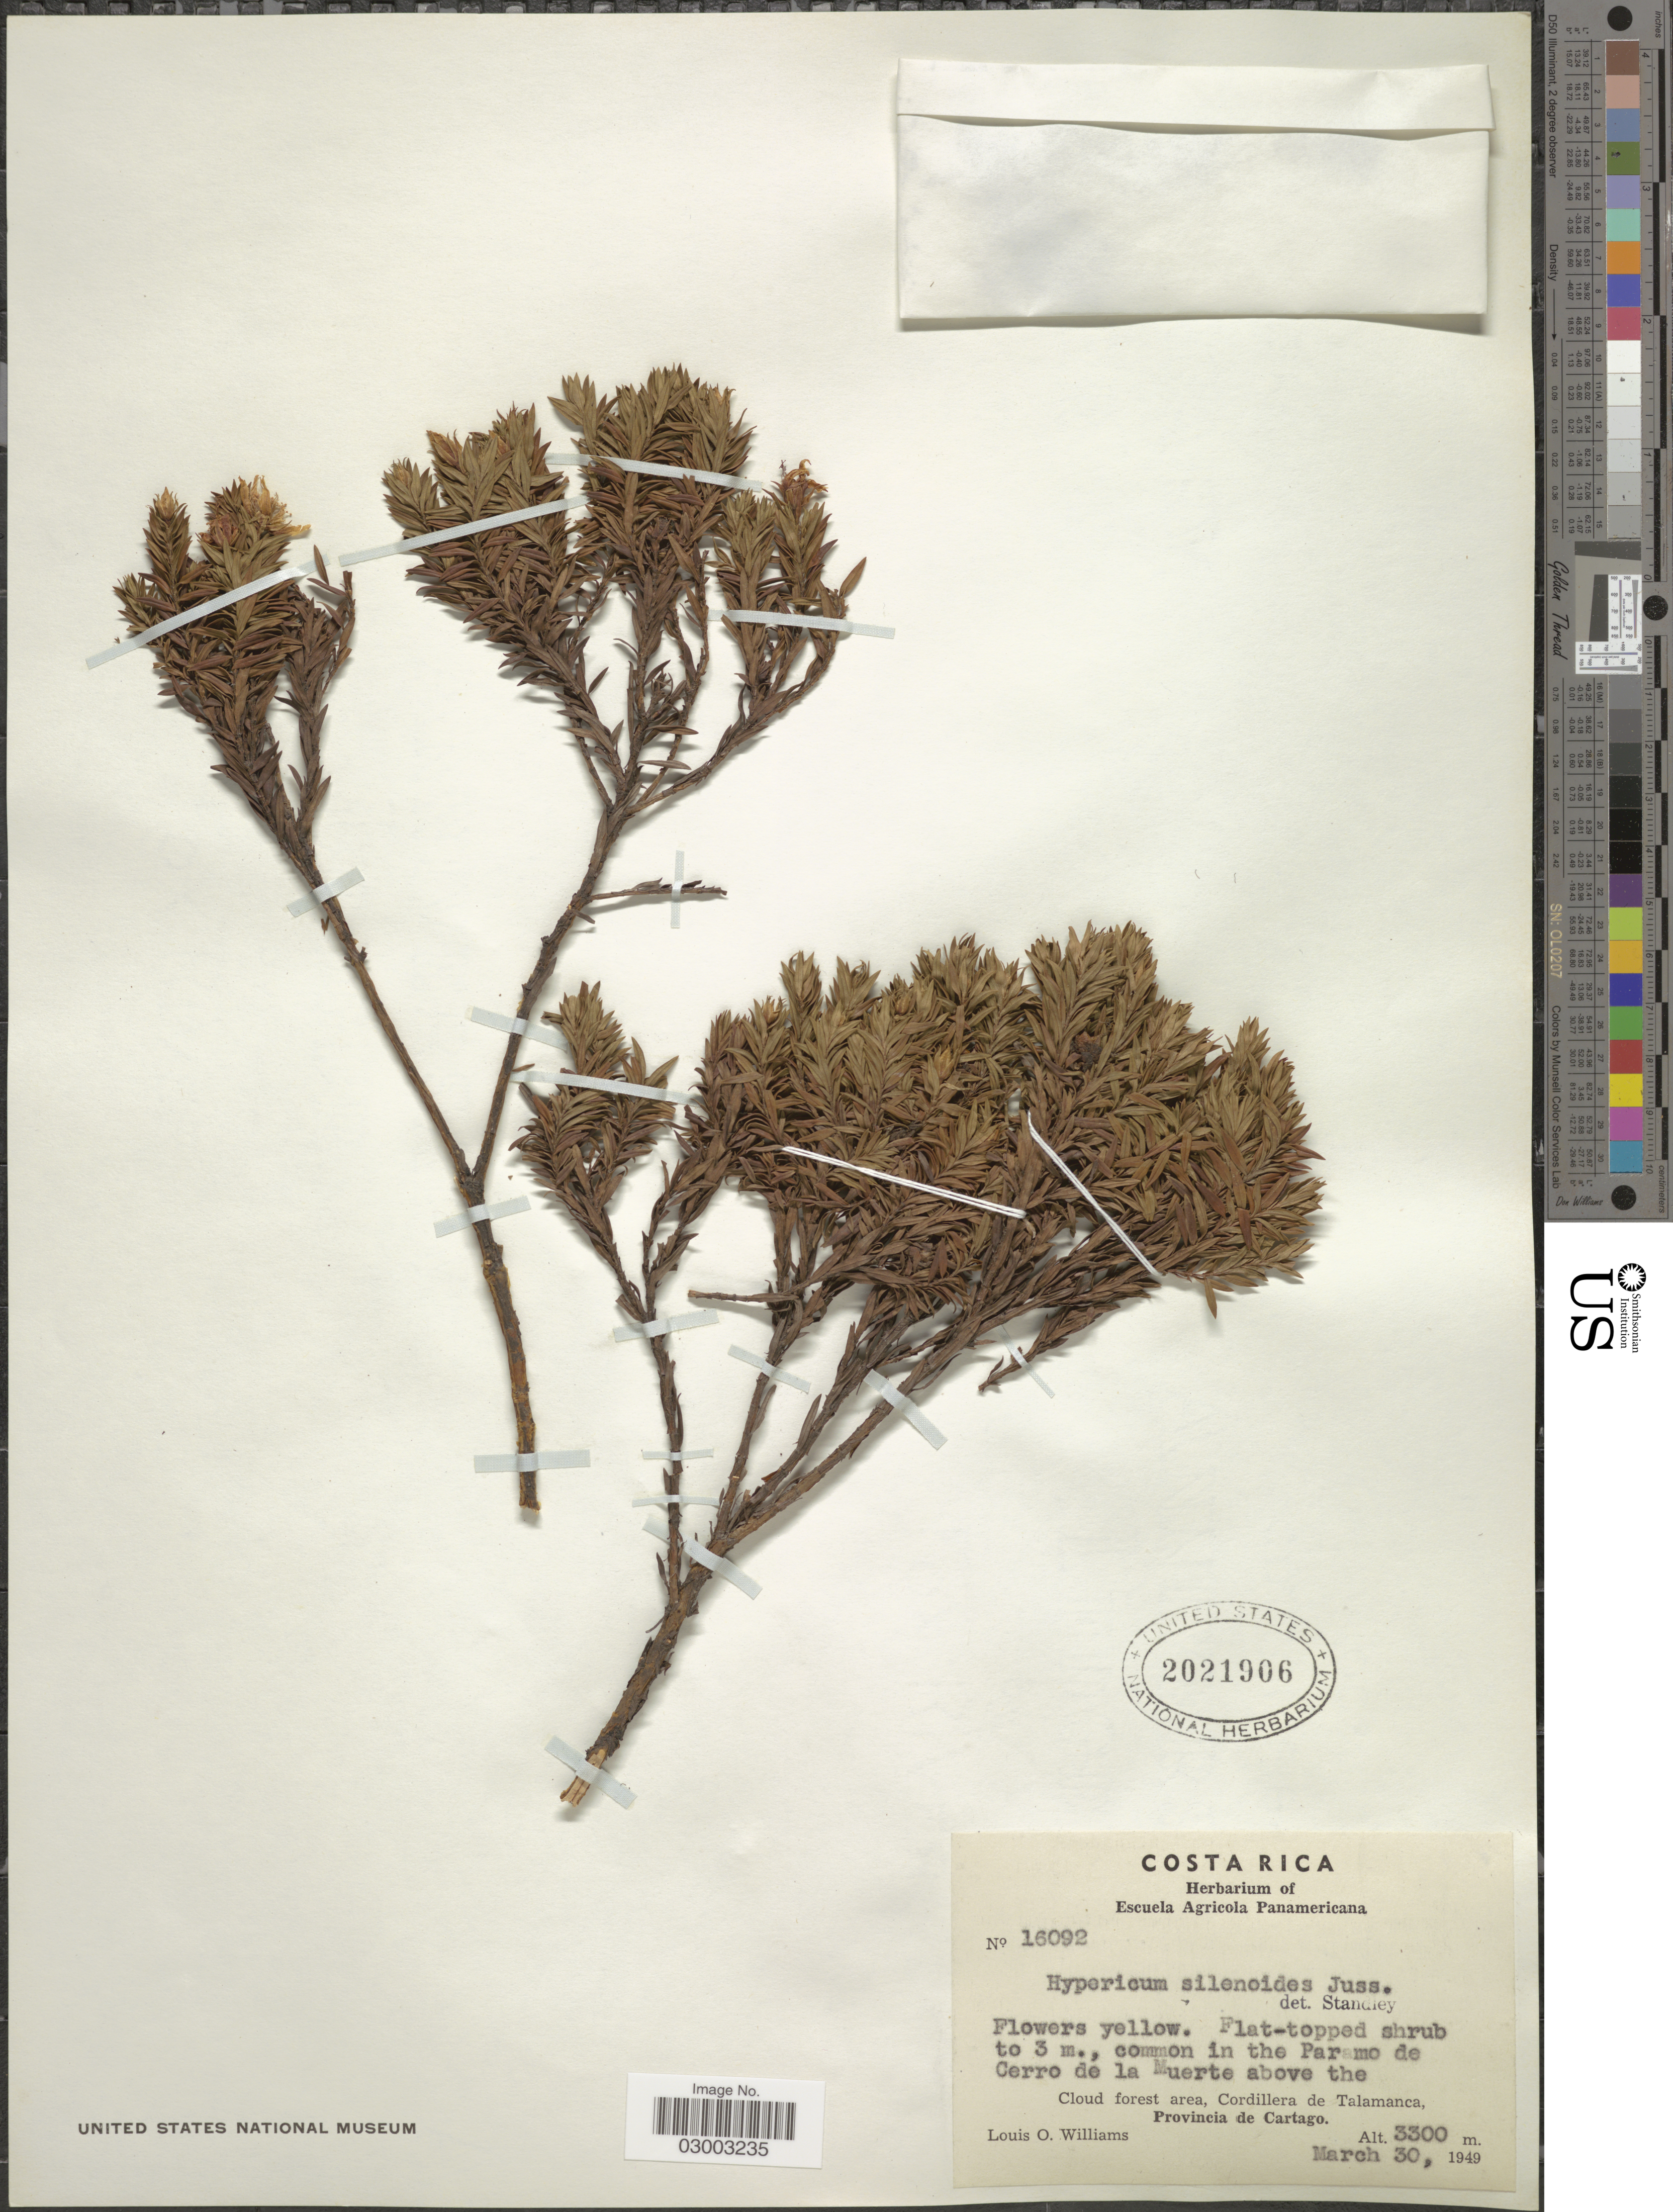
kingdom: Plantae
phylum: Tracheophyta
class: Magnoliopsida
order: Malpighiales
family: Hypericaceae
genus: Hypericum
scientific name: Hypericum irazuense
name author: Kuntze ex N. Robson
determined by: Strong, Mark T., (BOT), Smithsonian Institution - National Museum of Natural History (UNITED STATES)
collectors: L. O. Williams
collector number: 16092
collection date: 1949-03-30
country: Costa Rica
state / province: Cartago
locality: Common in the Paramo de Cerro de la Muerte above the Cloud forest area, Cordillera de Talamanca, Provincia de Cartago.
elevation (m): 3300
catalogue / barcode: US 2021906